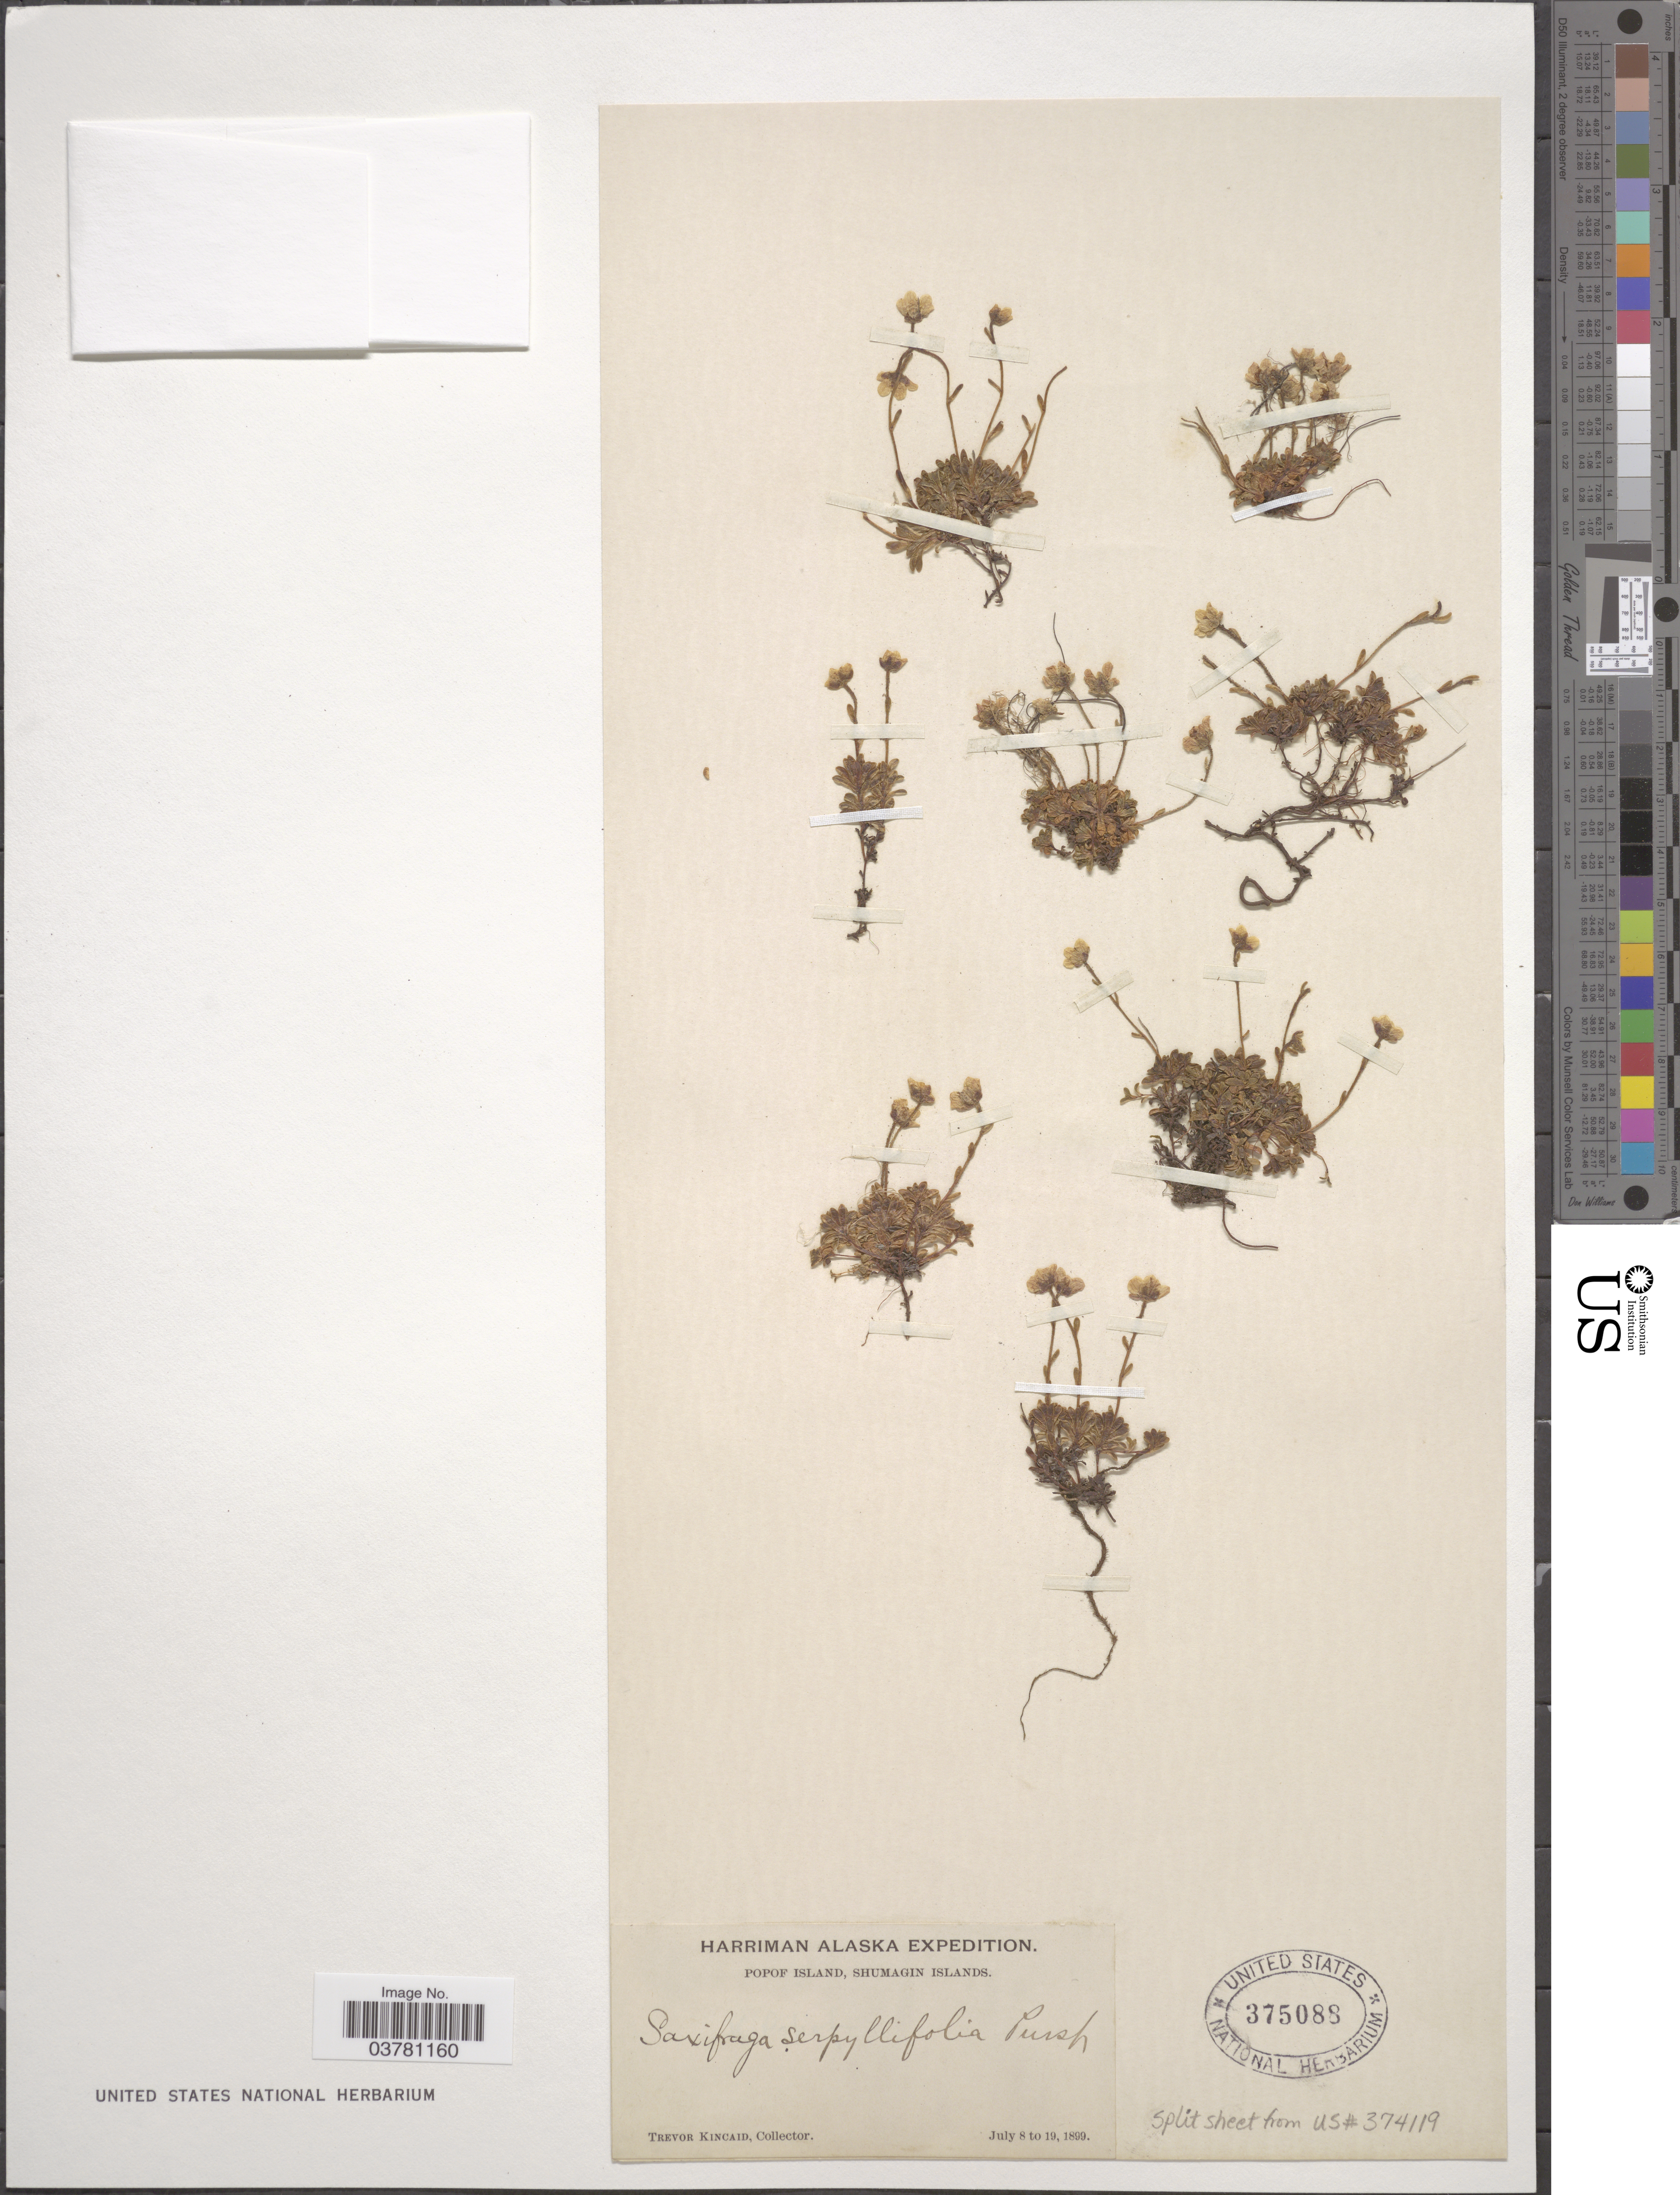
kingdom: Plantae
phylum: Tracheophyta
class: Magnoliopsida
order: Saxifragales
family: Saxifragaceae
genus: Saxifraga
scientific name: Saxifraga serpyllifolia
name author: Pursh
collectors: T. C. Kincaid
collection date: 1899-07-08/1899-07-19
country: United States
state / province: Alaska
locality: Harriman Alaska Expedition. Popof Island, Shumagin Islands.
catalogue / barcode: US 375088